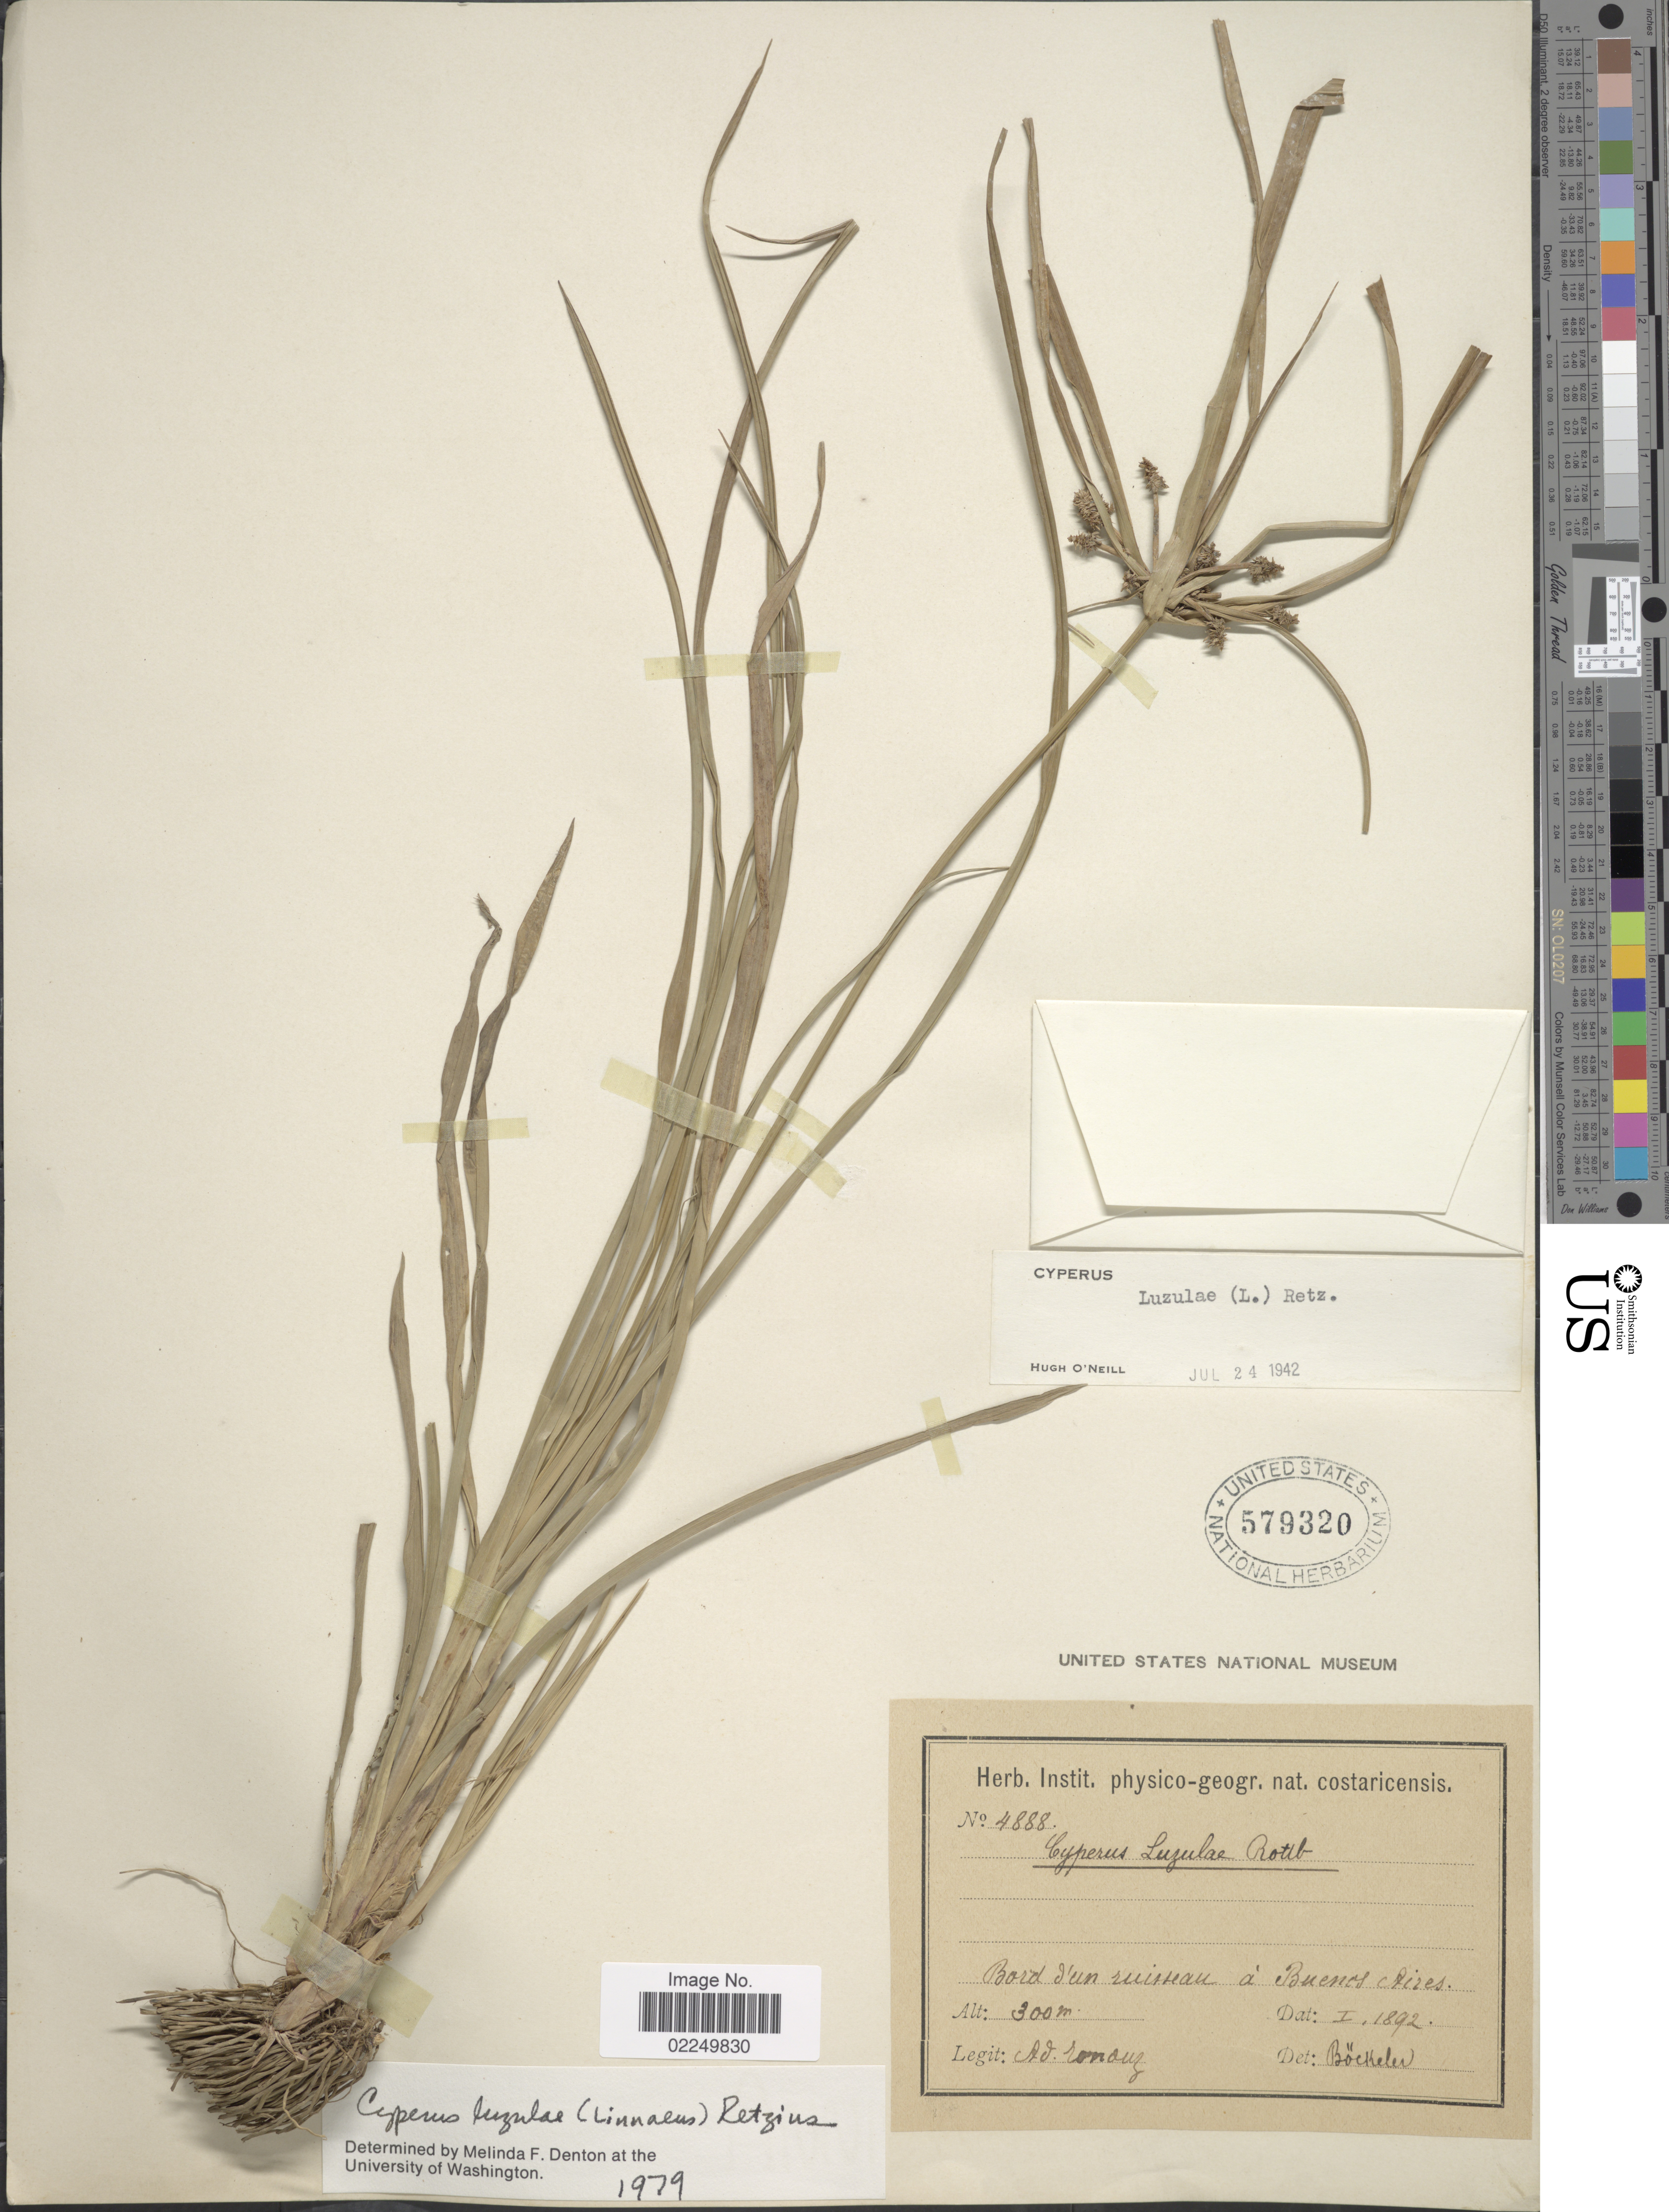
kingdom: Plantae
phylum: Tracheophyta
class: Liliopsida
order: Poales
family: Cyperaceae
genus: Cyperus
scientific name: Cyperus luzulae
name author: (L.) Rottb. ex Retz.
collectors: A. Tonduz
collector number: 4888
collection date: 1892-01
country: Costa Rica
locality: Bord d'un ruisseau a Buenos Aires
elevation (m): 300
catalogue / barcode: US 579320